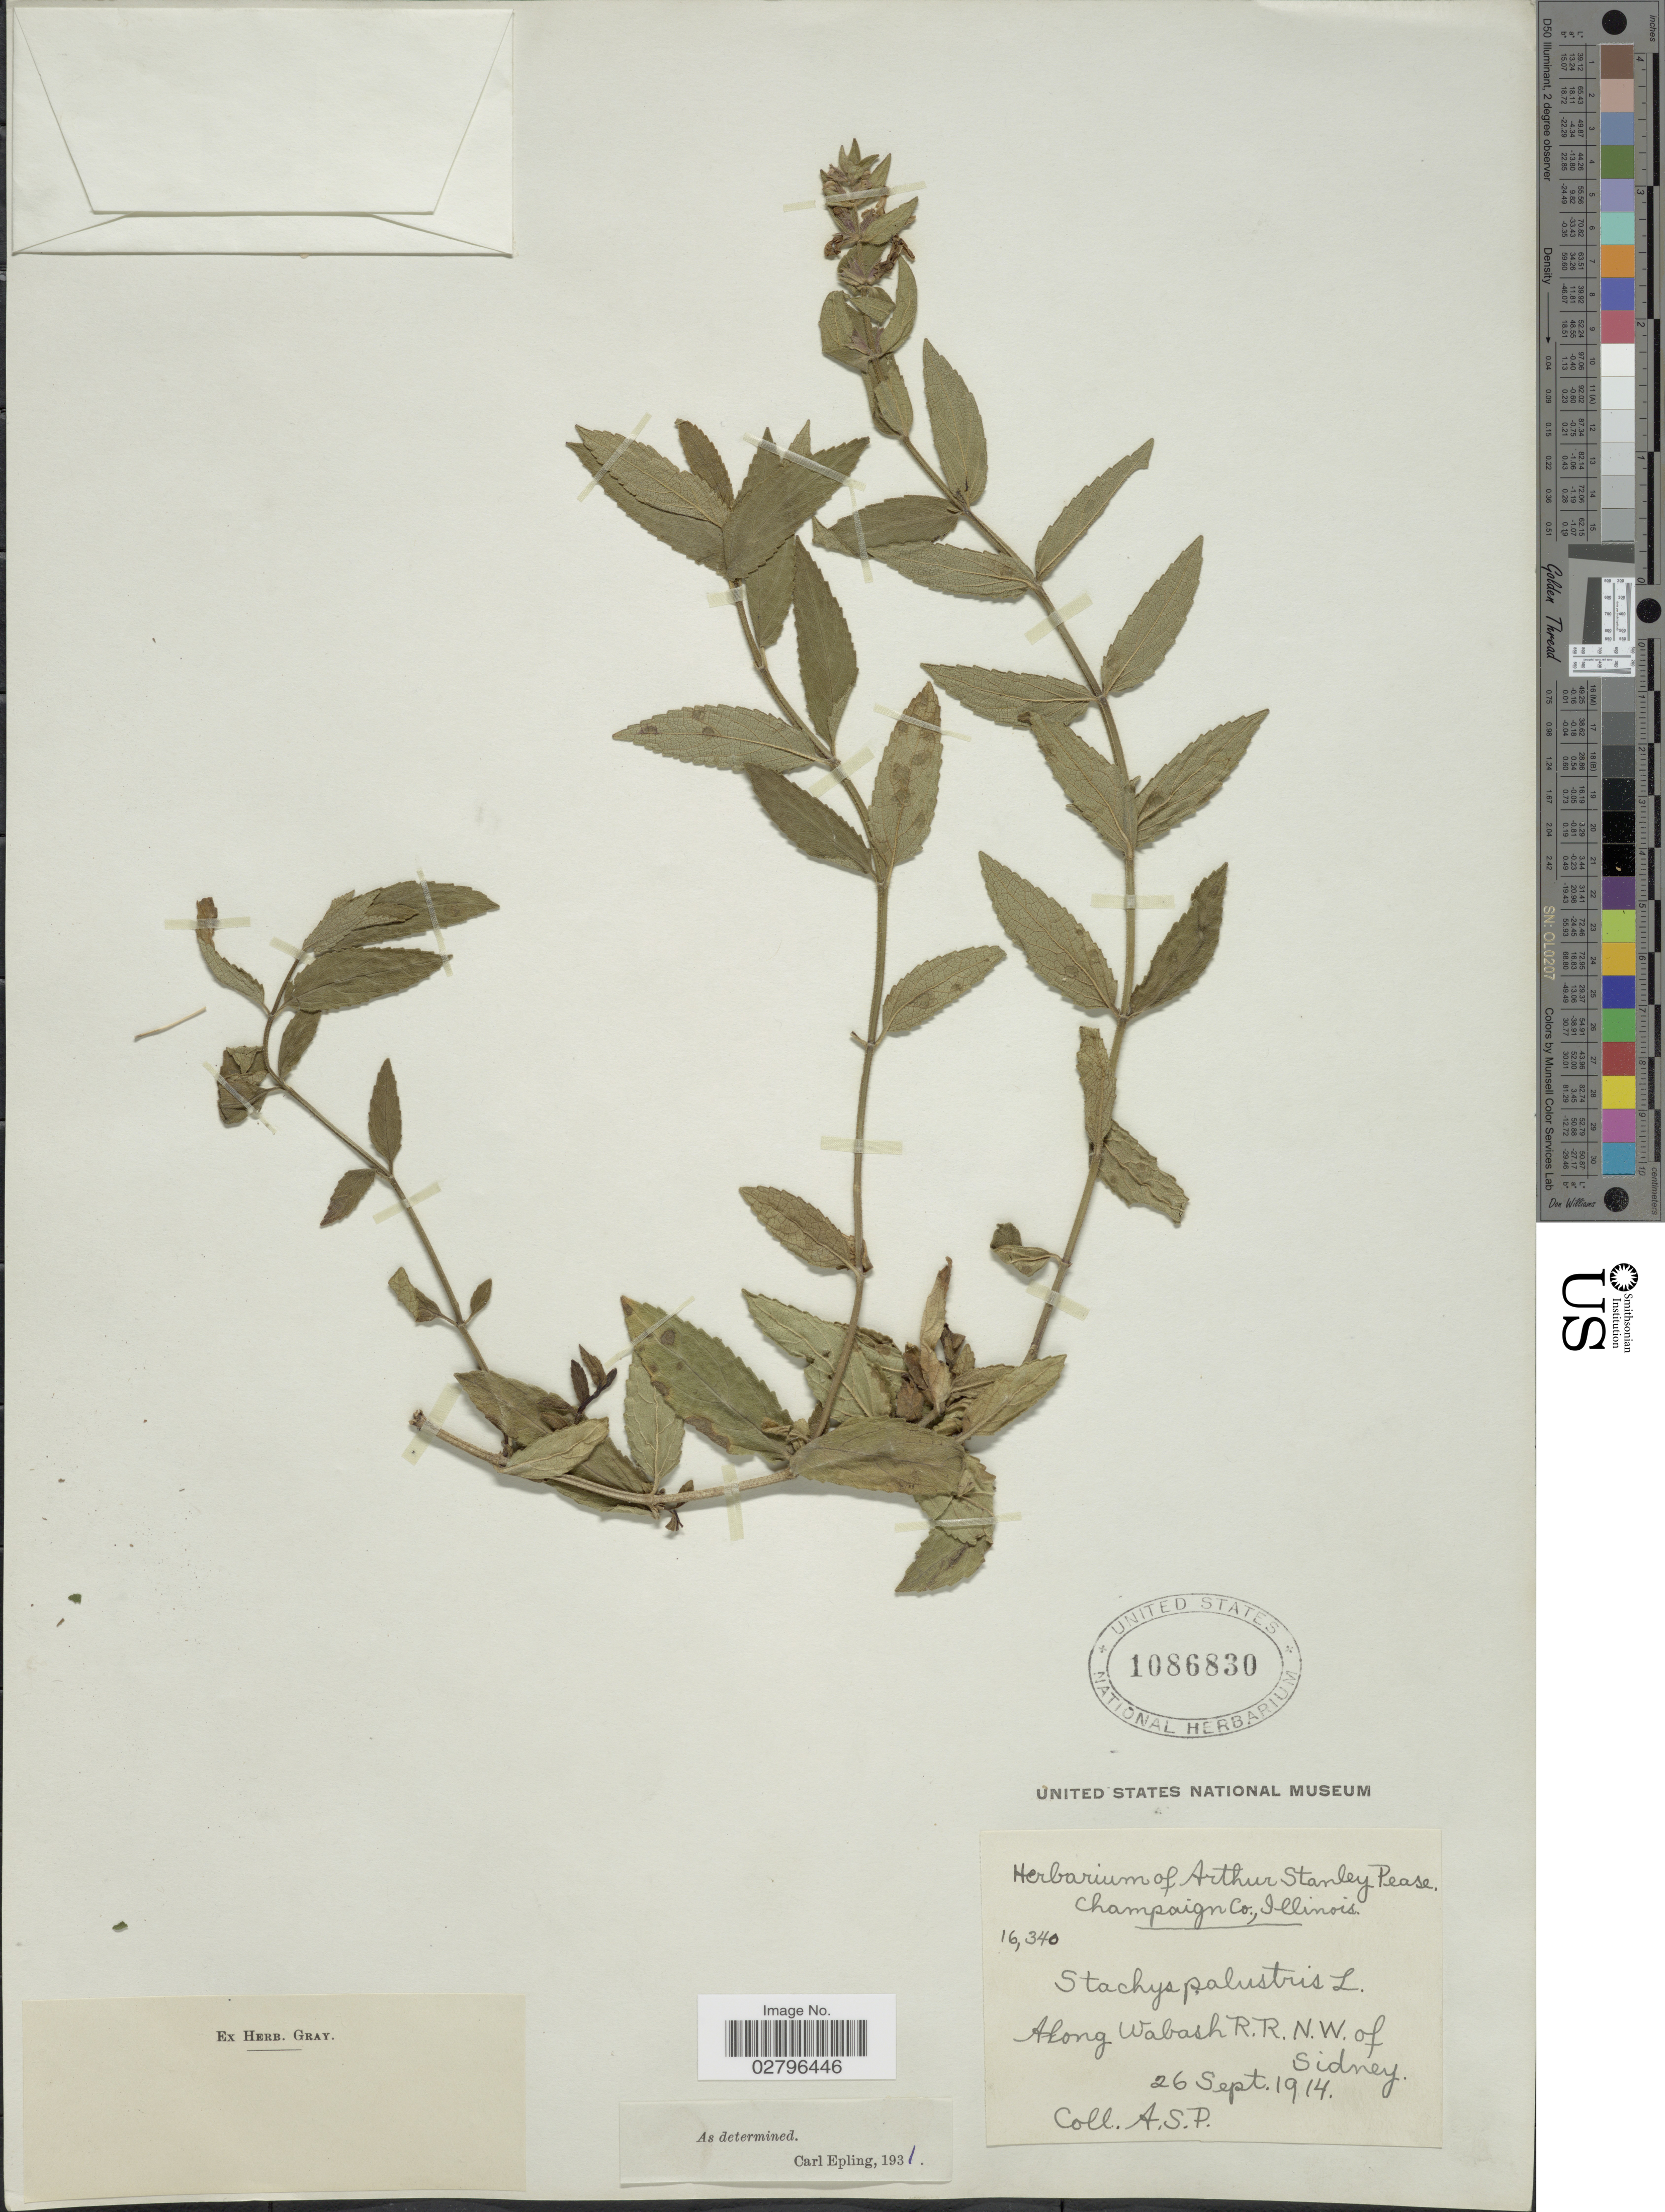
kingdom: Plantae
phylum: Tracheophyta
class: Magnoliopsida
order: Lamiales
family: Lamiaceae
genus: Stachys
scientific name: Stachys palustris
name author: L.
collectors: A. S. Pease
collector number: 16340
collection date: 1914-09-26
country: United States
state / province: Illinois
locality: Champaign Co. Along Wabash R.R.N.W. of Sidney.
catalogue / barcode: US 1086830